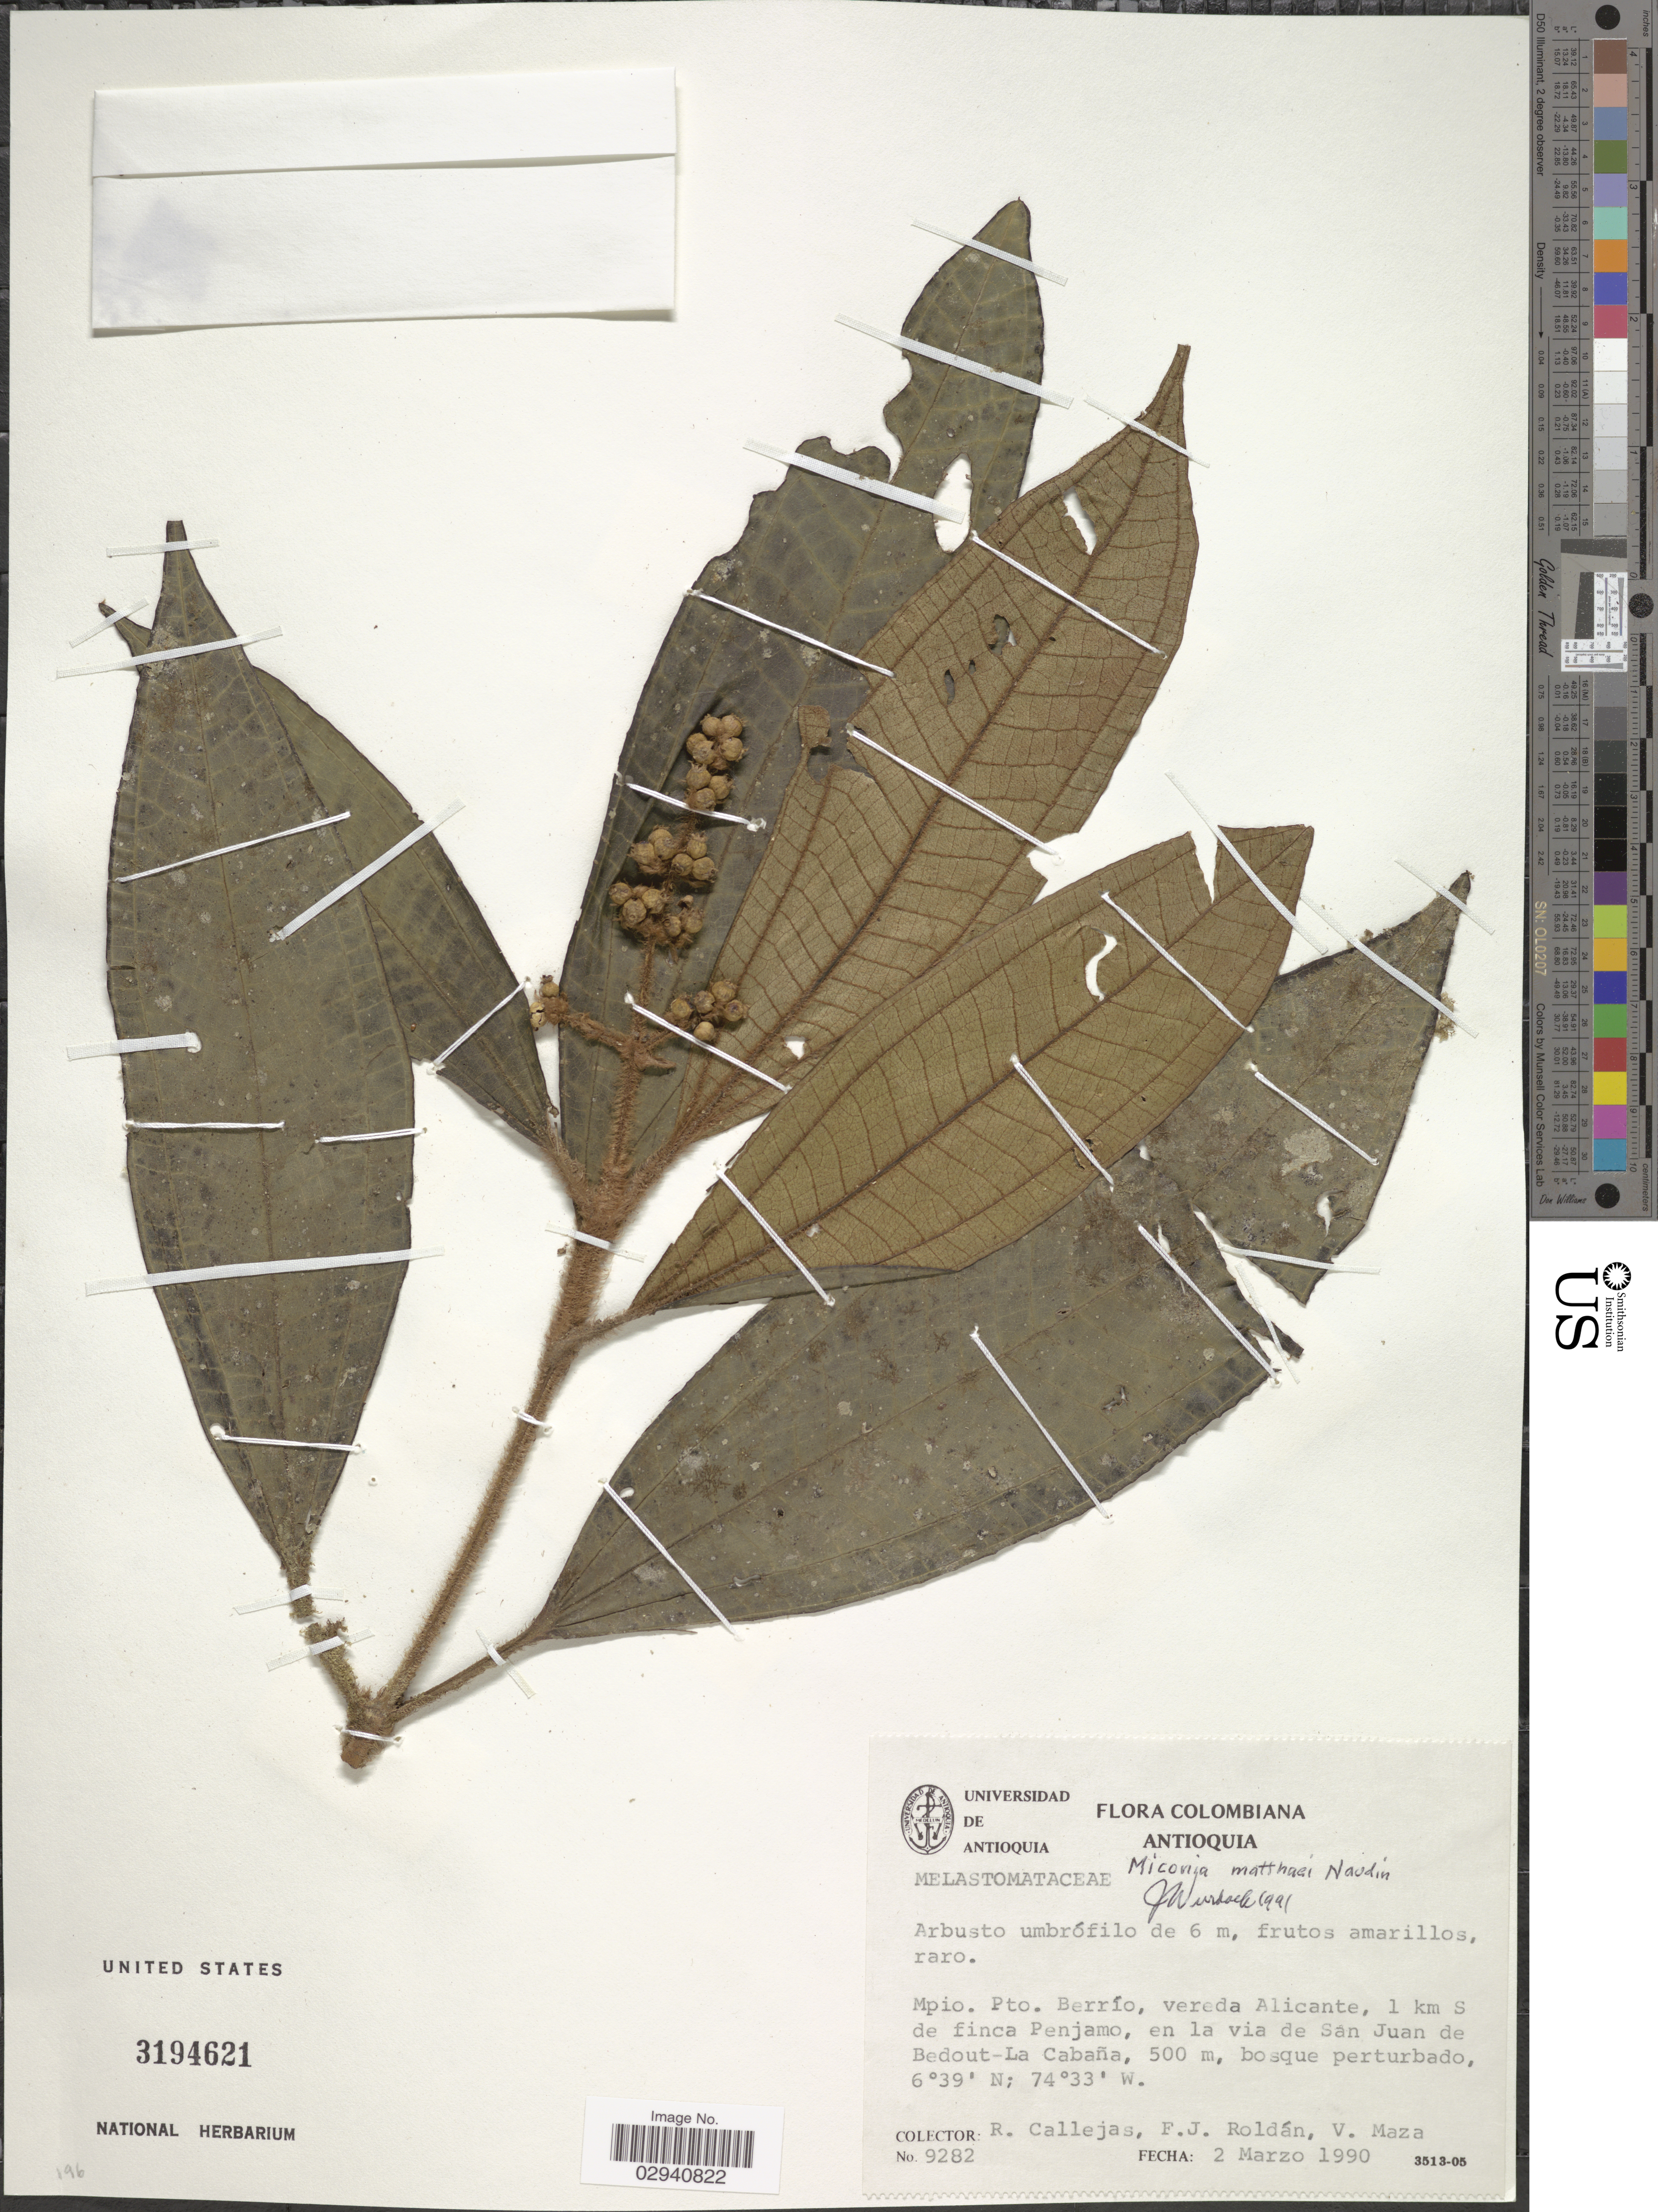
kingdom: Plantae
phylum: Tracheophyta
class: Magnoliopsida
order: Myrtales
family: Melastomataceae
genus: Miconia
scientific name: Miconia matthaei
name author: Naudin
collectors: R. Callejas, F. J. Roldán & V. Maza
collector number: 9282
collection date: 1990-03-02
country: Colombia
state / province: Antioquia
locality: Mpio. Pto. Berrío, vereda Alicante, 1 km S de finca Penjamo, en la via de San Juan de Bedout-La Cabaña.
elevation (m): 500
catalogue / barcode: US 3194621